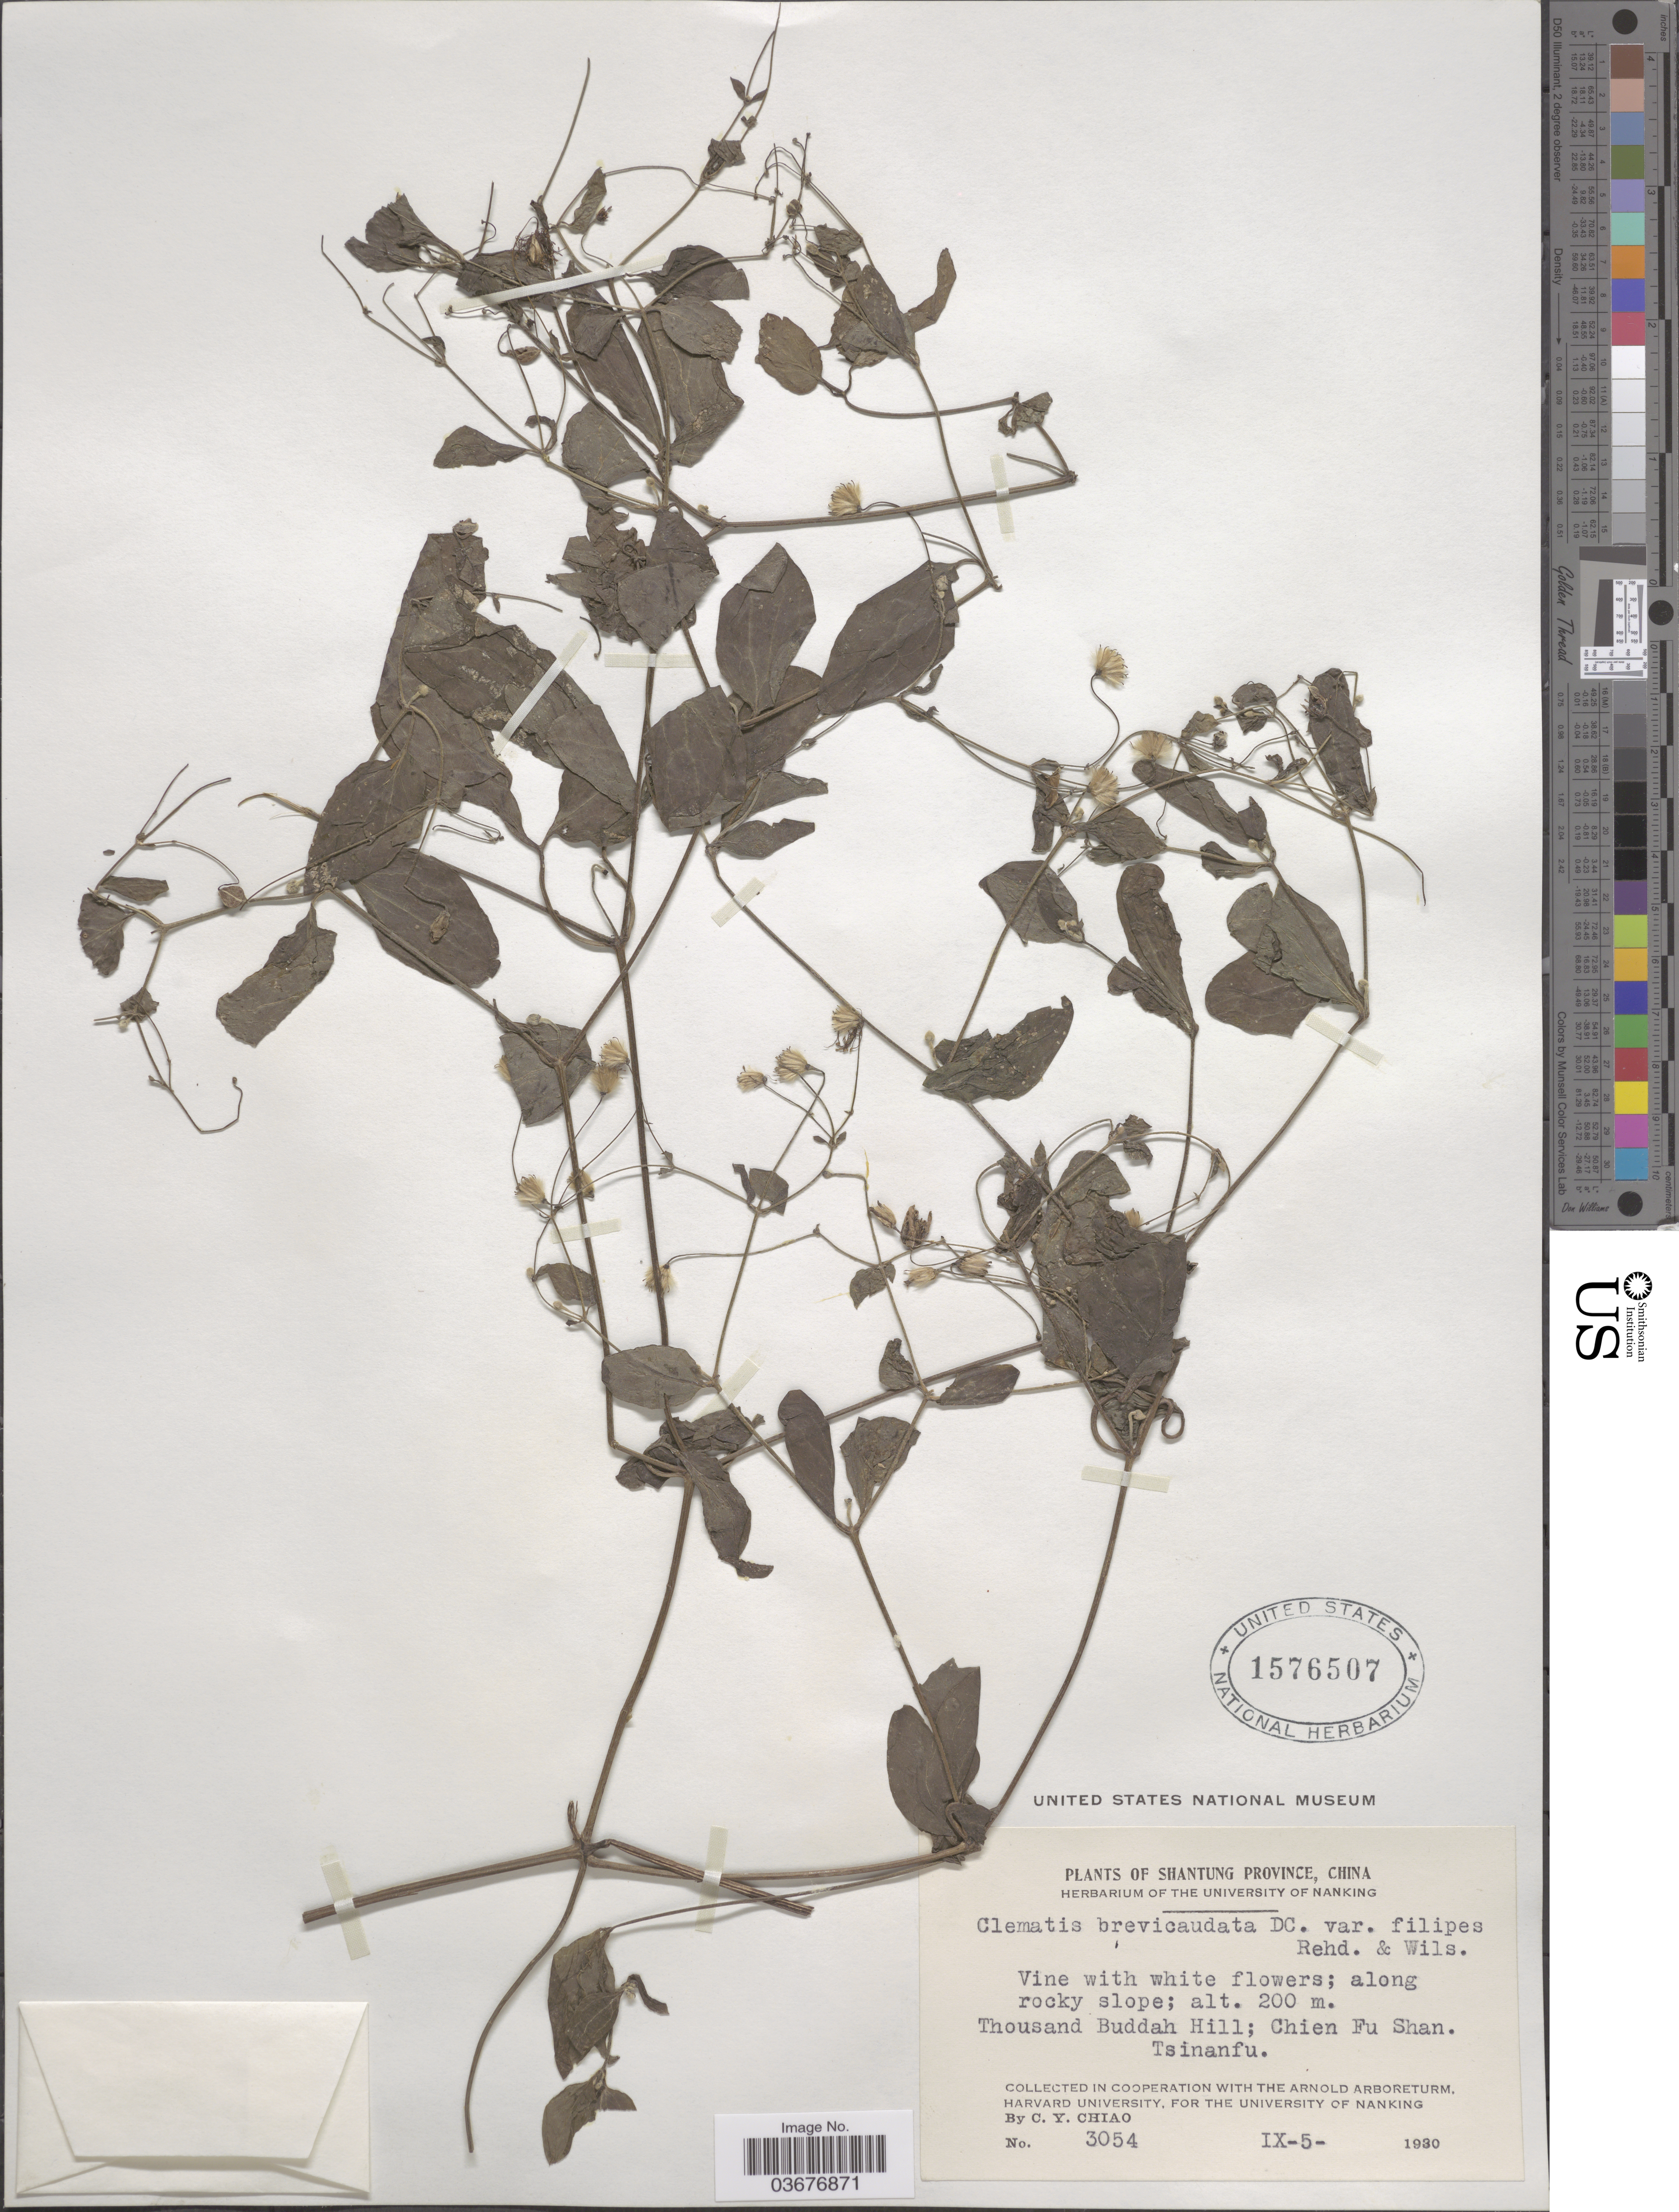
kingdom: Plantae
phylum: Tracheophyta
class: Magnoliopsida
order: Ranunculales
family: Ranunculaceae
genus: Clematis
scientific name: Clematis brevicaudata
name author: DC.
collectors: C. Y. Chiao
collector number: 3054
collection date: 1930-09-05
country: China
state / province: Shandong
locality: Shantung Province. Thousand Buddah Hill; Chien Fu Shan. Tsinanfu.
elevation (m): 200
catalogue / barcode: US 1576507